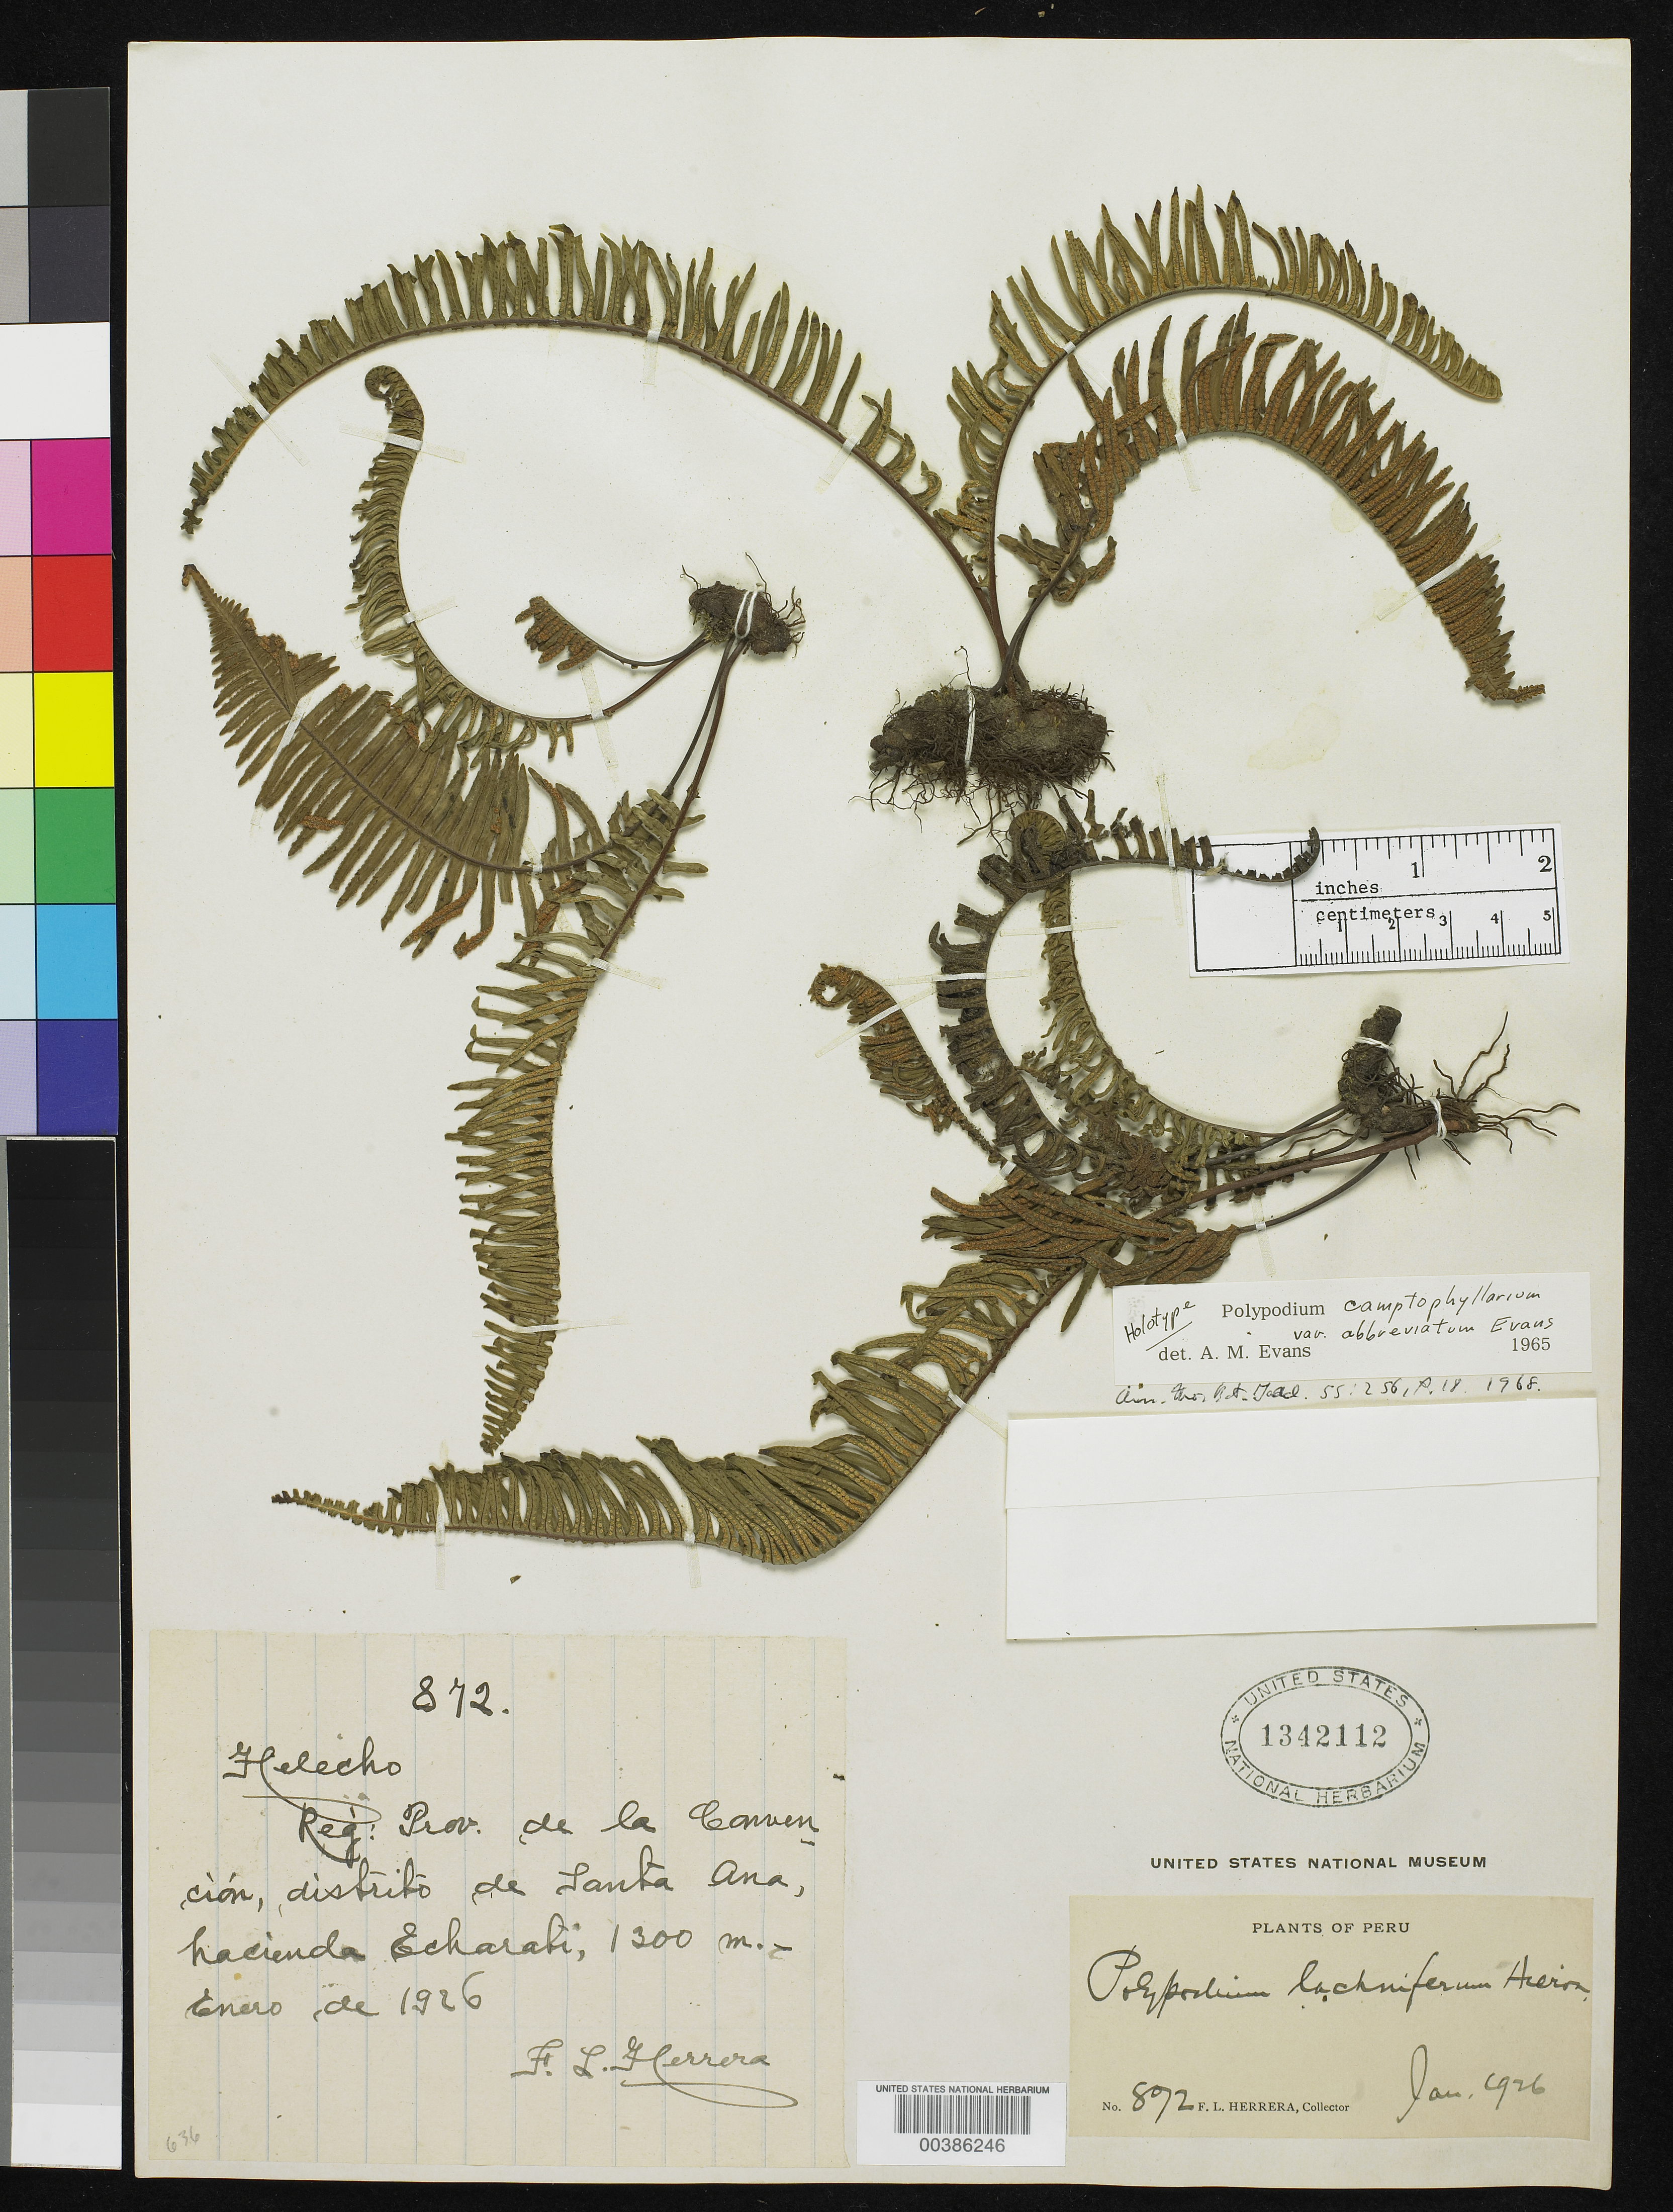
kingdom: Plantae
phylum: Tracheophyta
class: Polypodiopsida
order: Polypodiales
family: Polypodiaceae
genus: Polypodium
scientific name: Polypodium camptophyllarium var. abbreviatum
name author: A.M. Evans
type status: Holotype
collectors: F. L. Herrera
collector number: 872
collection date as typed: Jan 1926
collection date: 1926-01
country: Peru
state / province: Cusco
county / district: La Convención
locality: Santa Ana Dist., Hacienda Echarabi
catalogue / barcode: US 1342112